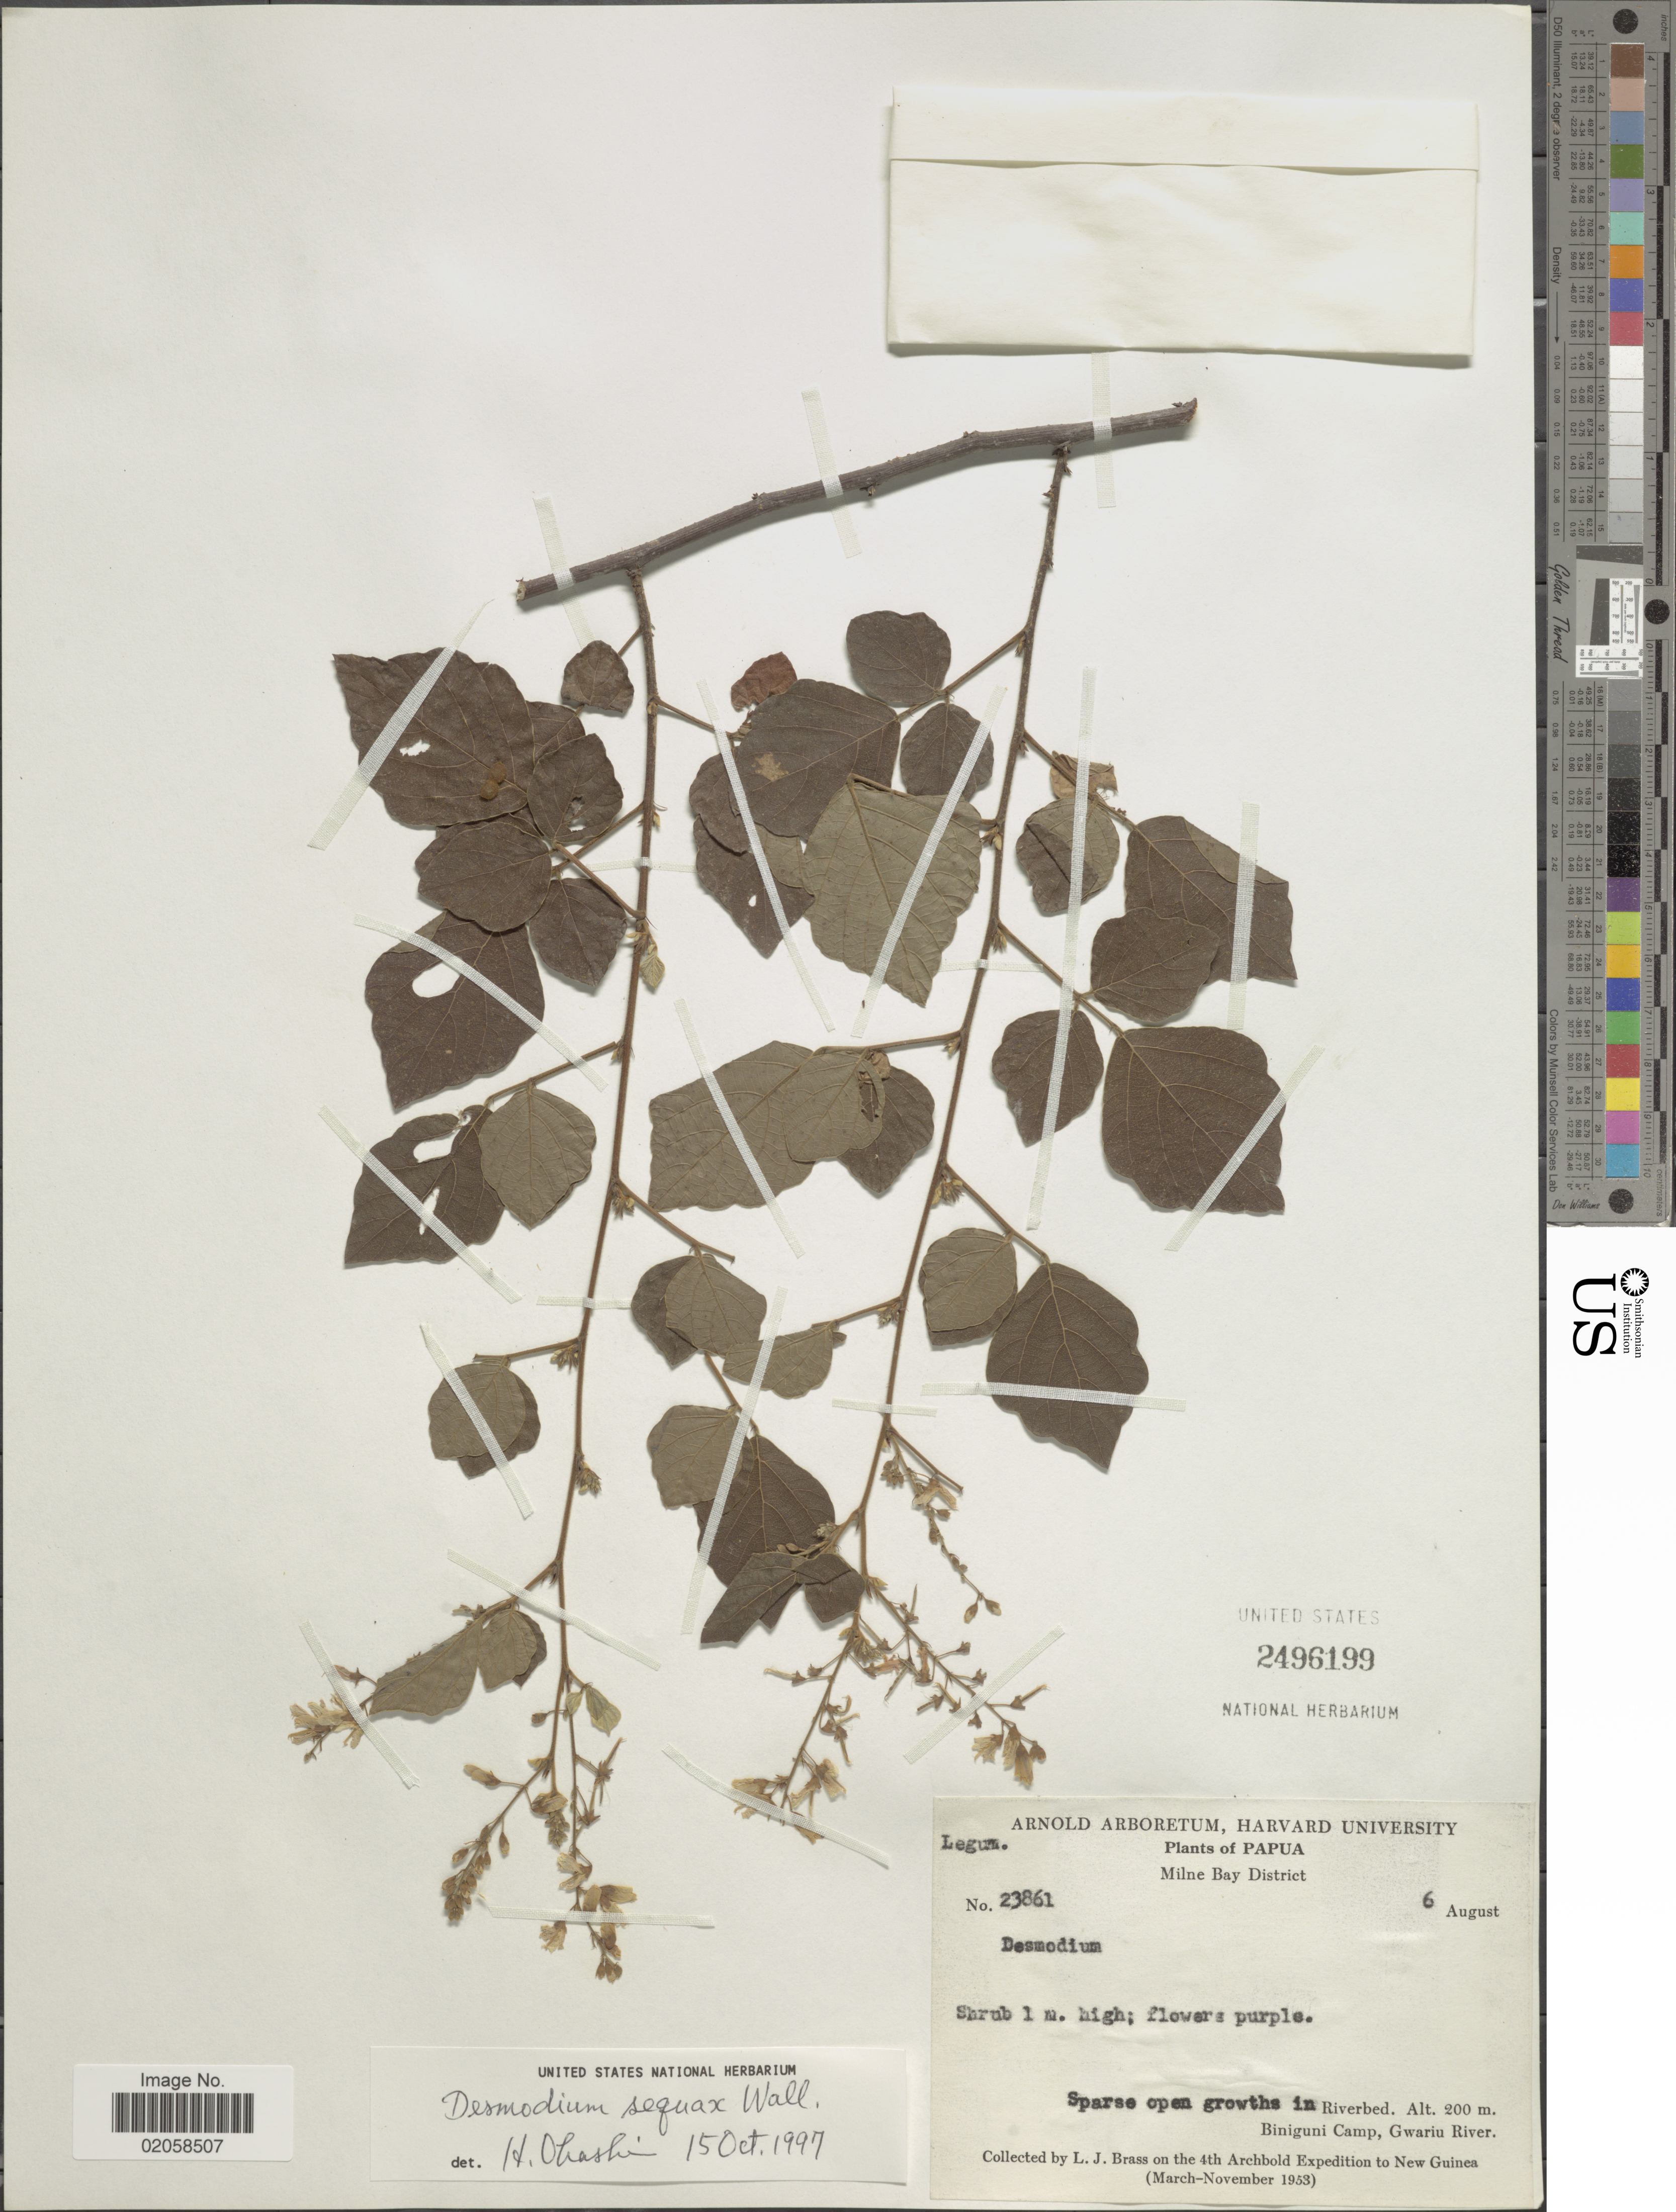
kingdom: Plantae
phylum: Tracheophyta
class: Magnoliopsida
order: Fabales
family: Fabaceae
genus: Puhuaea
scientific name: Puhuaea sequax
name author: (Wall.) H. Ohashi & K. Ohashi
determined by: Strong, Mark T., (BOT), Smithsonian Institution - National Museum of Natural History (UNITED STATES)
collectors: L. J. Brass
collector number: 23861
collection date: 1953-08-06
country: Papua New Guinea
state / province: Milne Bay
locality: Papua, in riverbed, Biniguni Camp, Gwariu River.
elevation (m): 200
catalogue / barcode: US 2496199